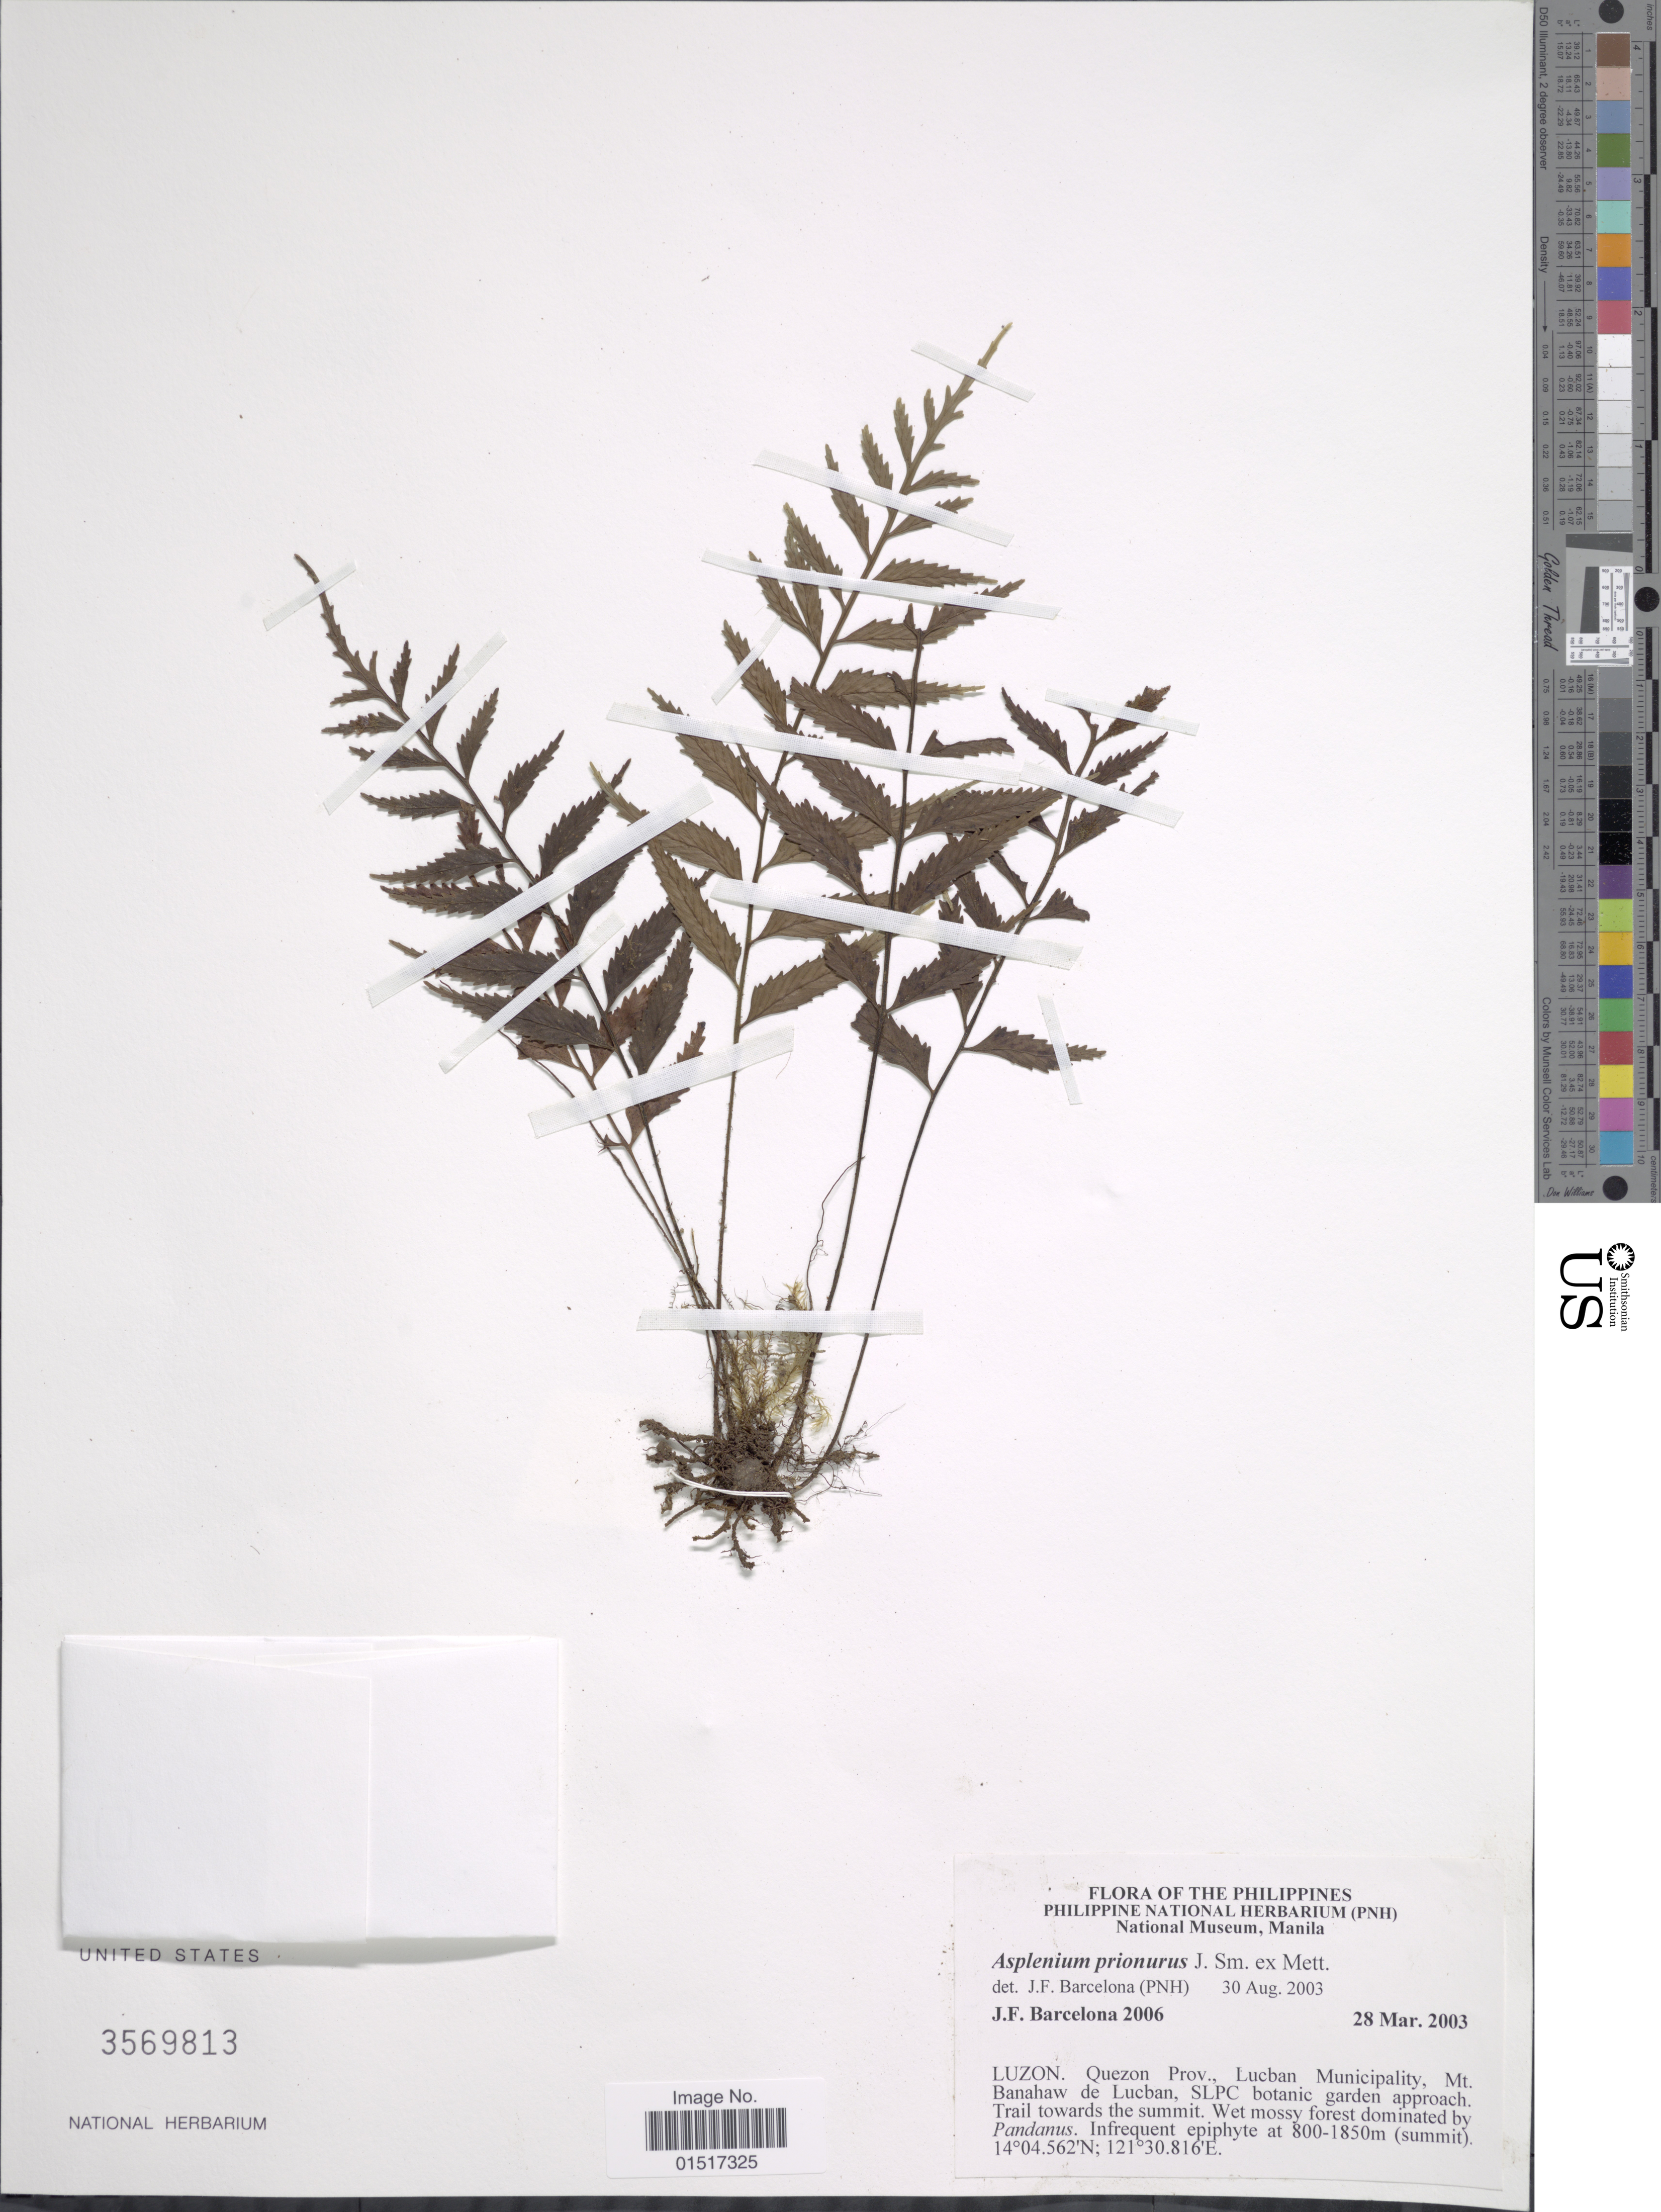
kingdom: Plantae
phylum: Tracheophyta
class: Polypodiopsida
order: Polypodiales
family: Aspleniaceae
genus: Asplenium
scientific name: Asplenium vulcanicum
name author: Blume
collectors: J. F. Barcelona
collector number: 2006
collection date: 2003-03-28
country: Philippines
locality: Luzon. Quezon Prov., Lucban Municipality, Mt. Banahaw de Lucban, SLPC botanic garden approach. Trail towards the summit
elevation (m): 800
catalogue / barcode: US 3569813